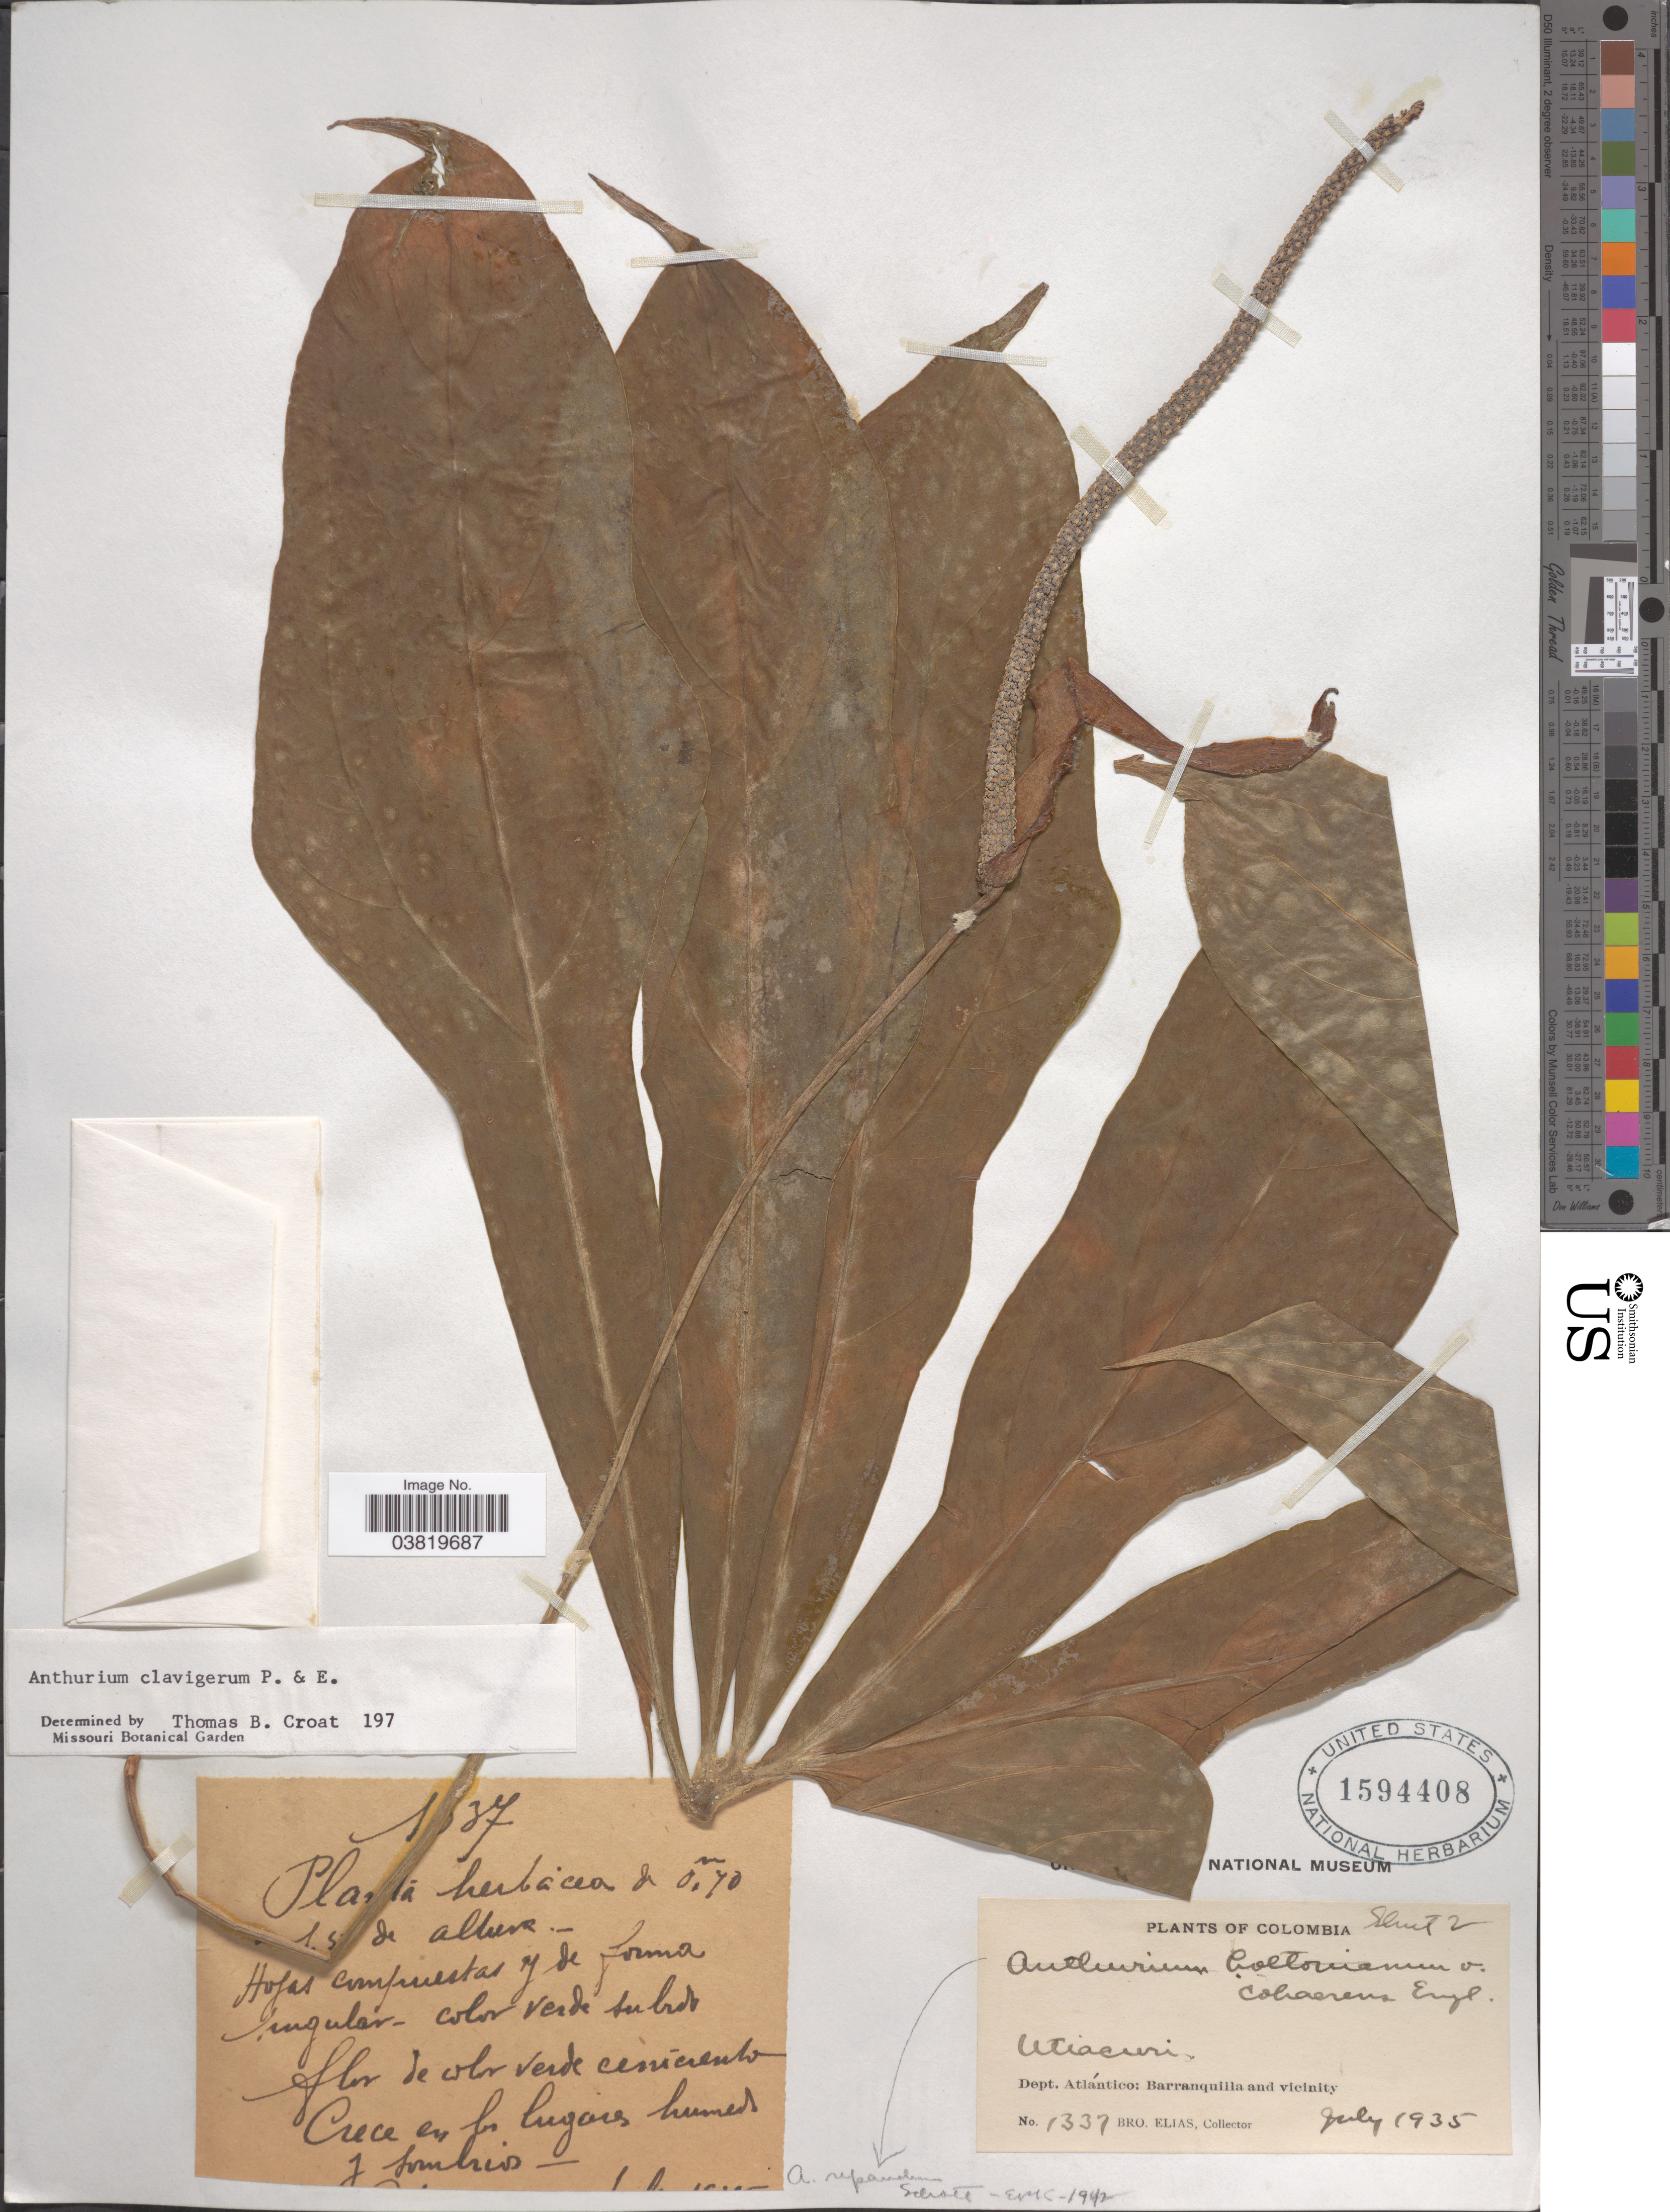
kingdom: Plantae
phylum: Tracheophyta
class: Liliopsida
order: Alismatales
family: Araceae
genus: Anthurium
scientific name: Anthurium clavigerum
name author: Poepp. & Endl.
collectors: Bro. Elias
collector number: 1337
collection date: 1935-07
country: Colombia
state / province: Atlántico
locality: Usiacuri. Dept. Atlántico: Barranquilla and vicinity.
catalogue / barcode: US 1594408